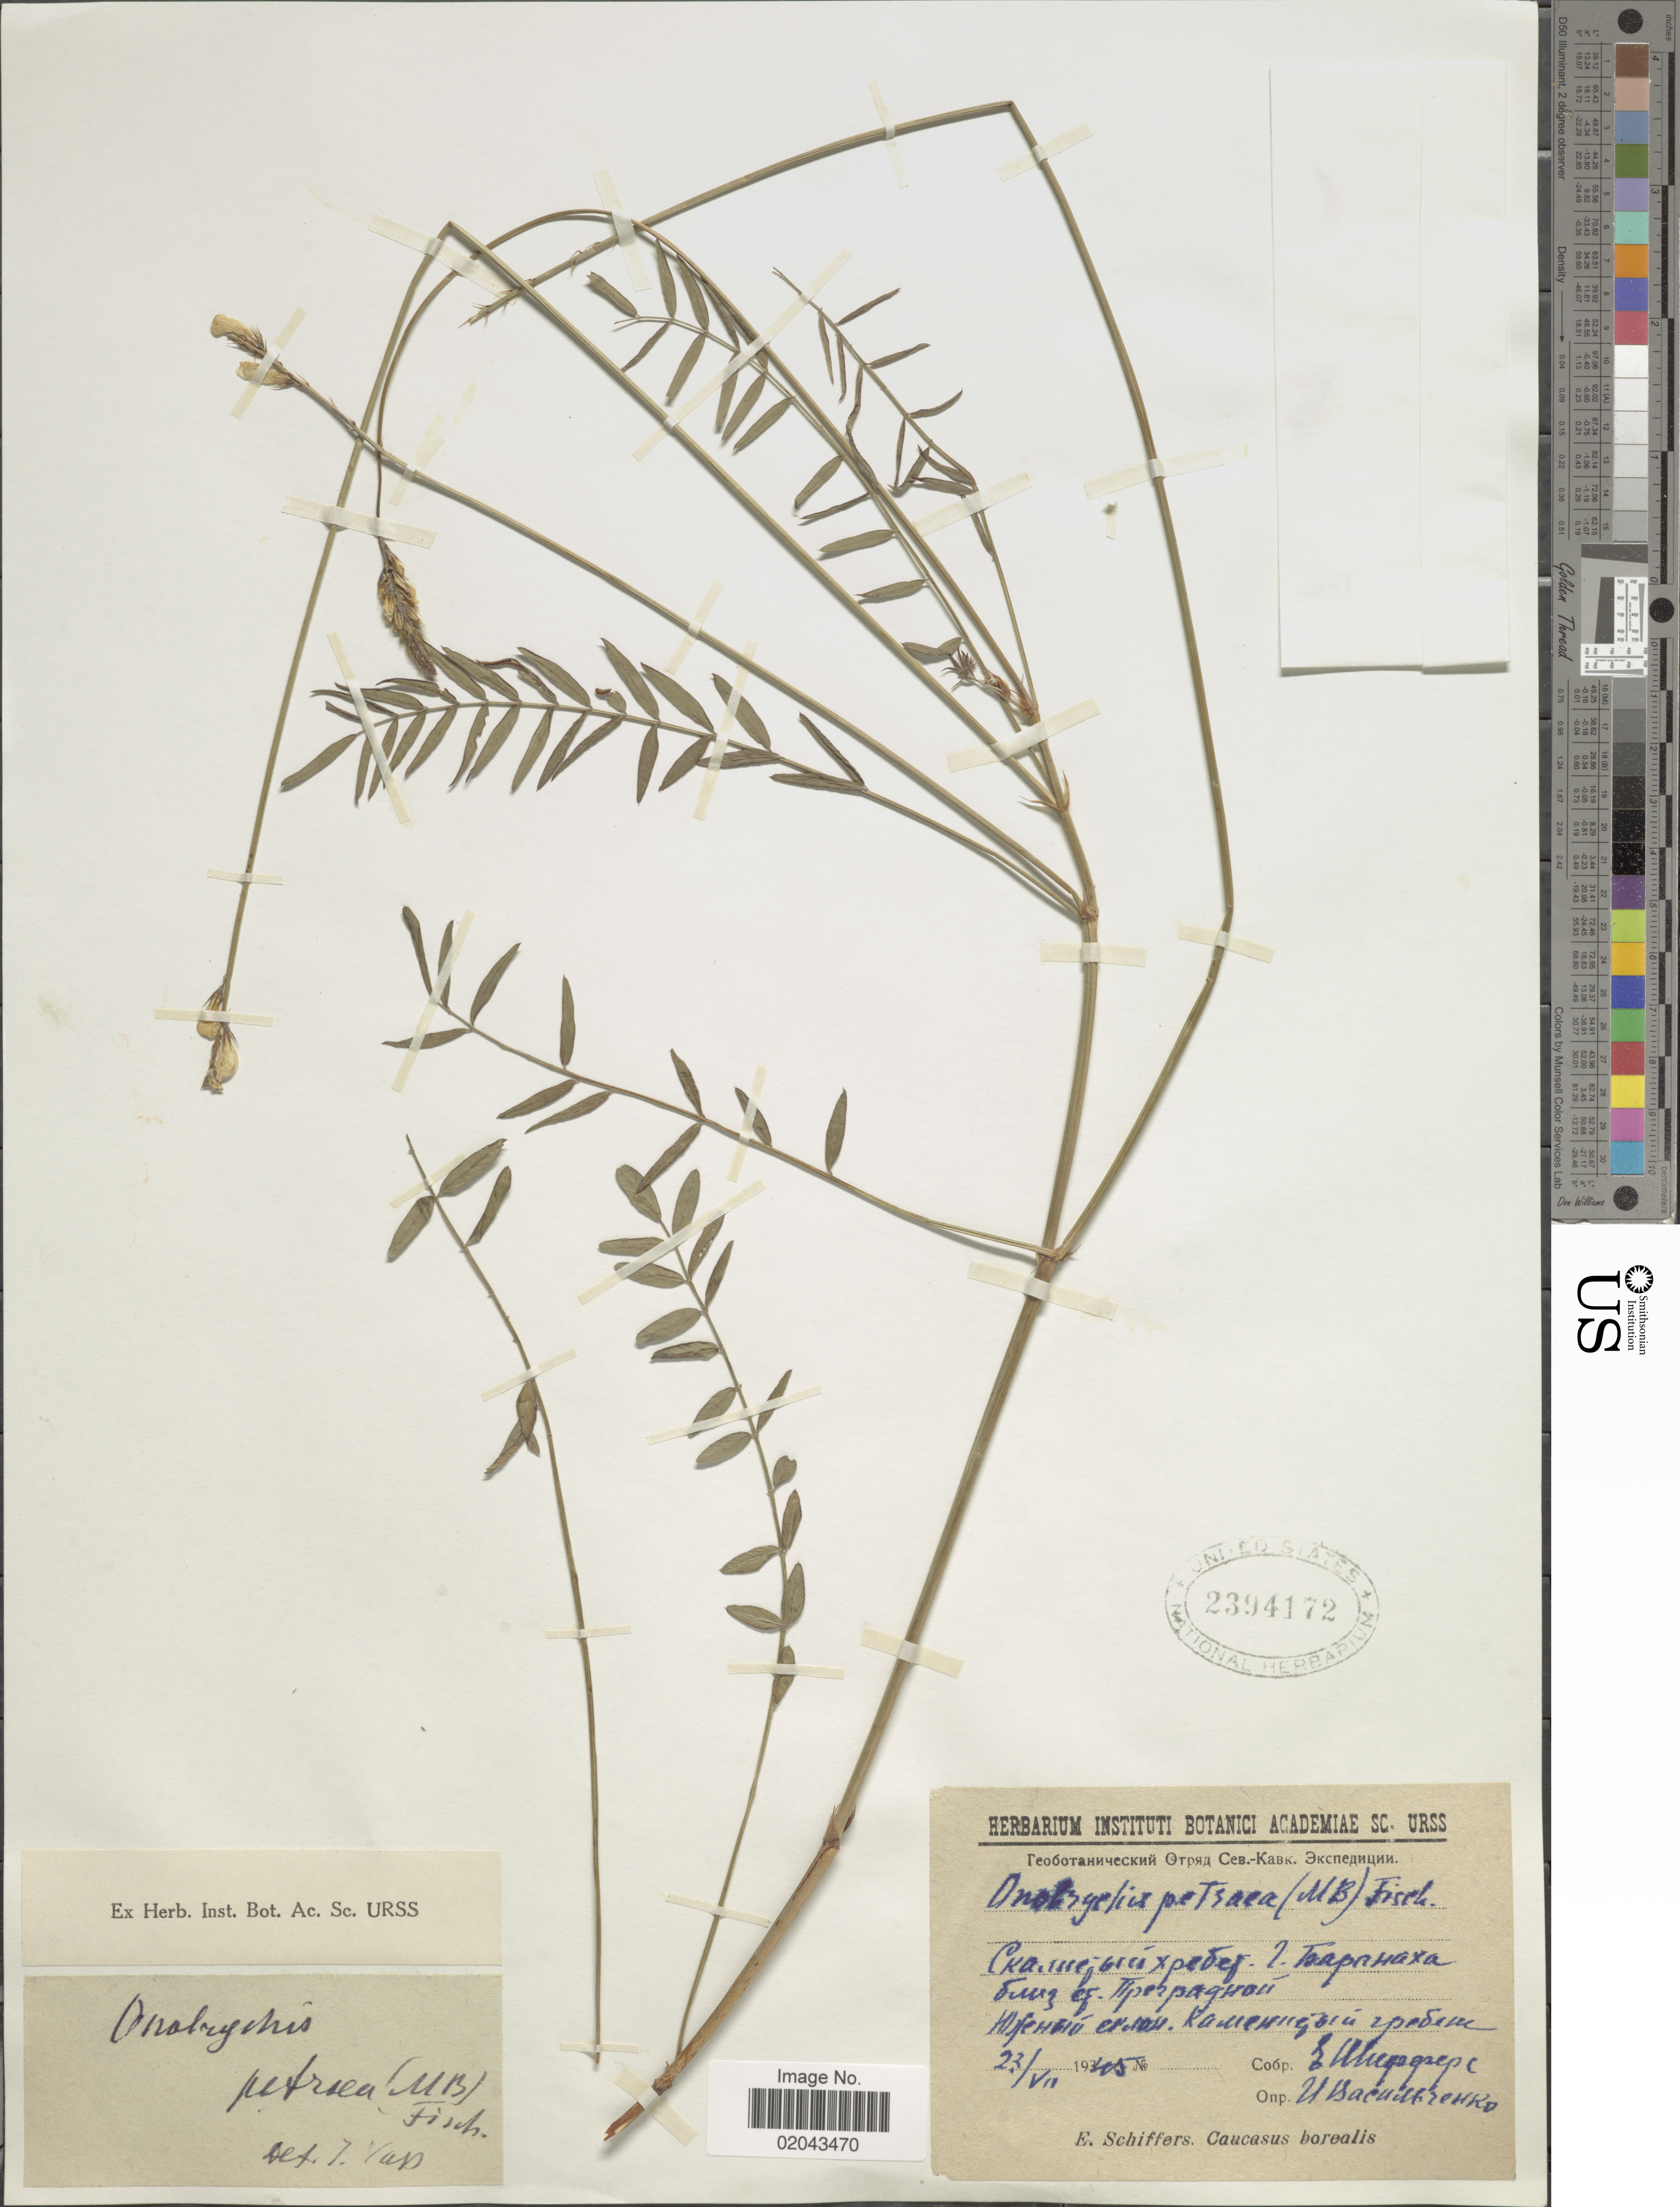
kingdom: Plantae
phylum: Tracheophyta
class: Magnoliopsida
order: Fabales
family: Fabaceae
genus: Onobrychis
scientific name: Onobrychis petraea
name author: (Willd.) Fisch.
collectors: E. Shiffers & I. Vassilczenko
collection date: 1945-07-23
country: Russian Federation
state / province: Karachay-Cherkess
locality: Mountains near Pregradnaya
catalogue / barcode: US 2394172